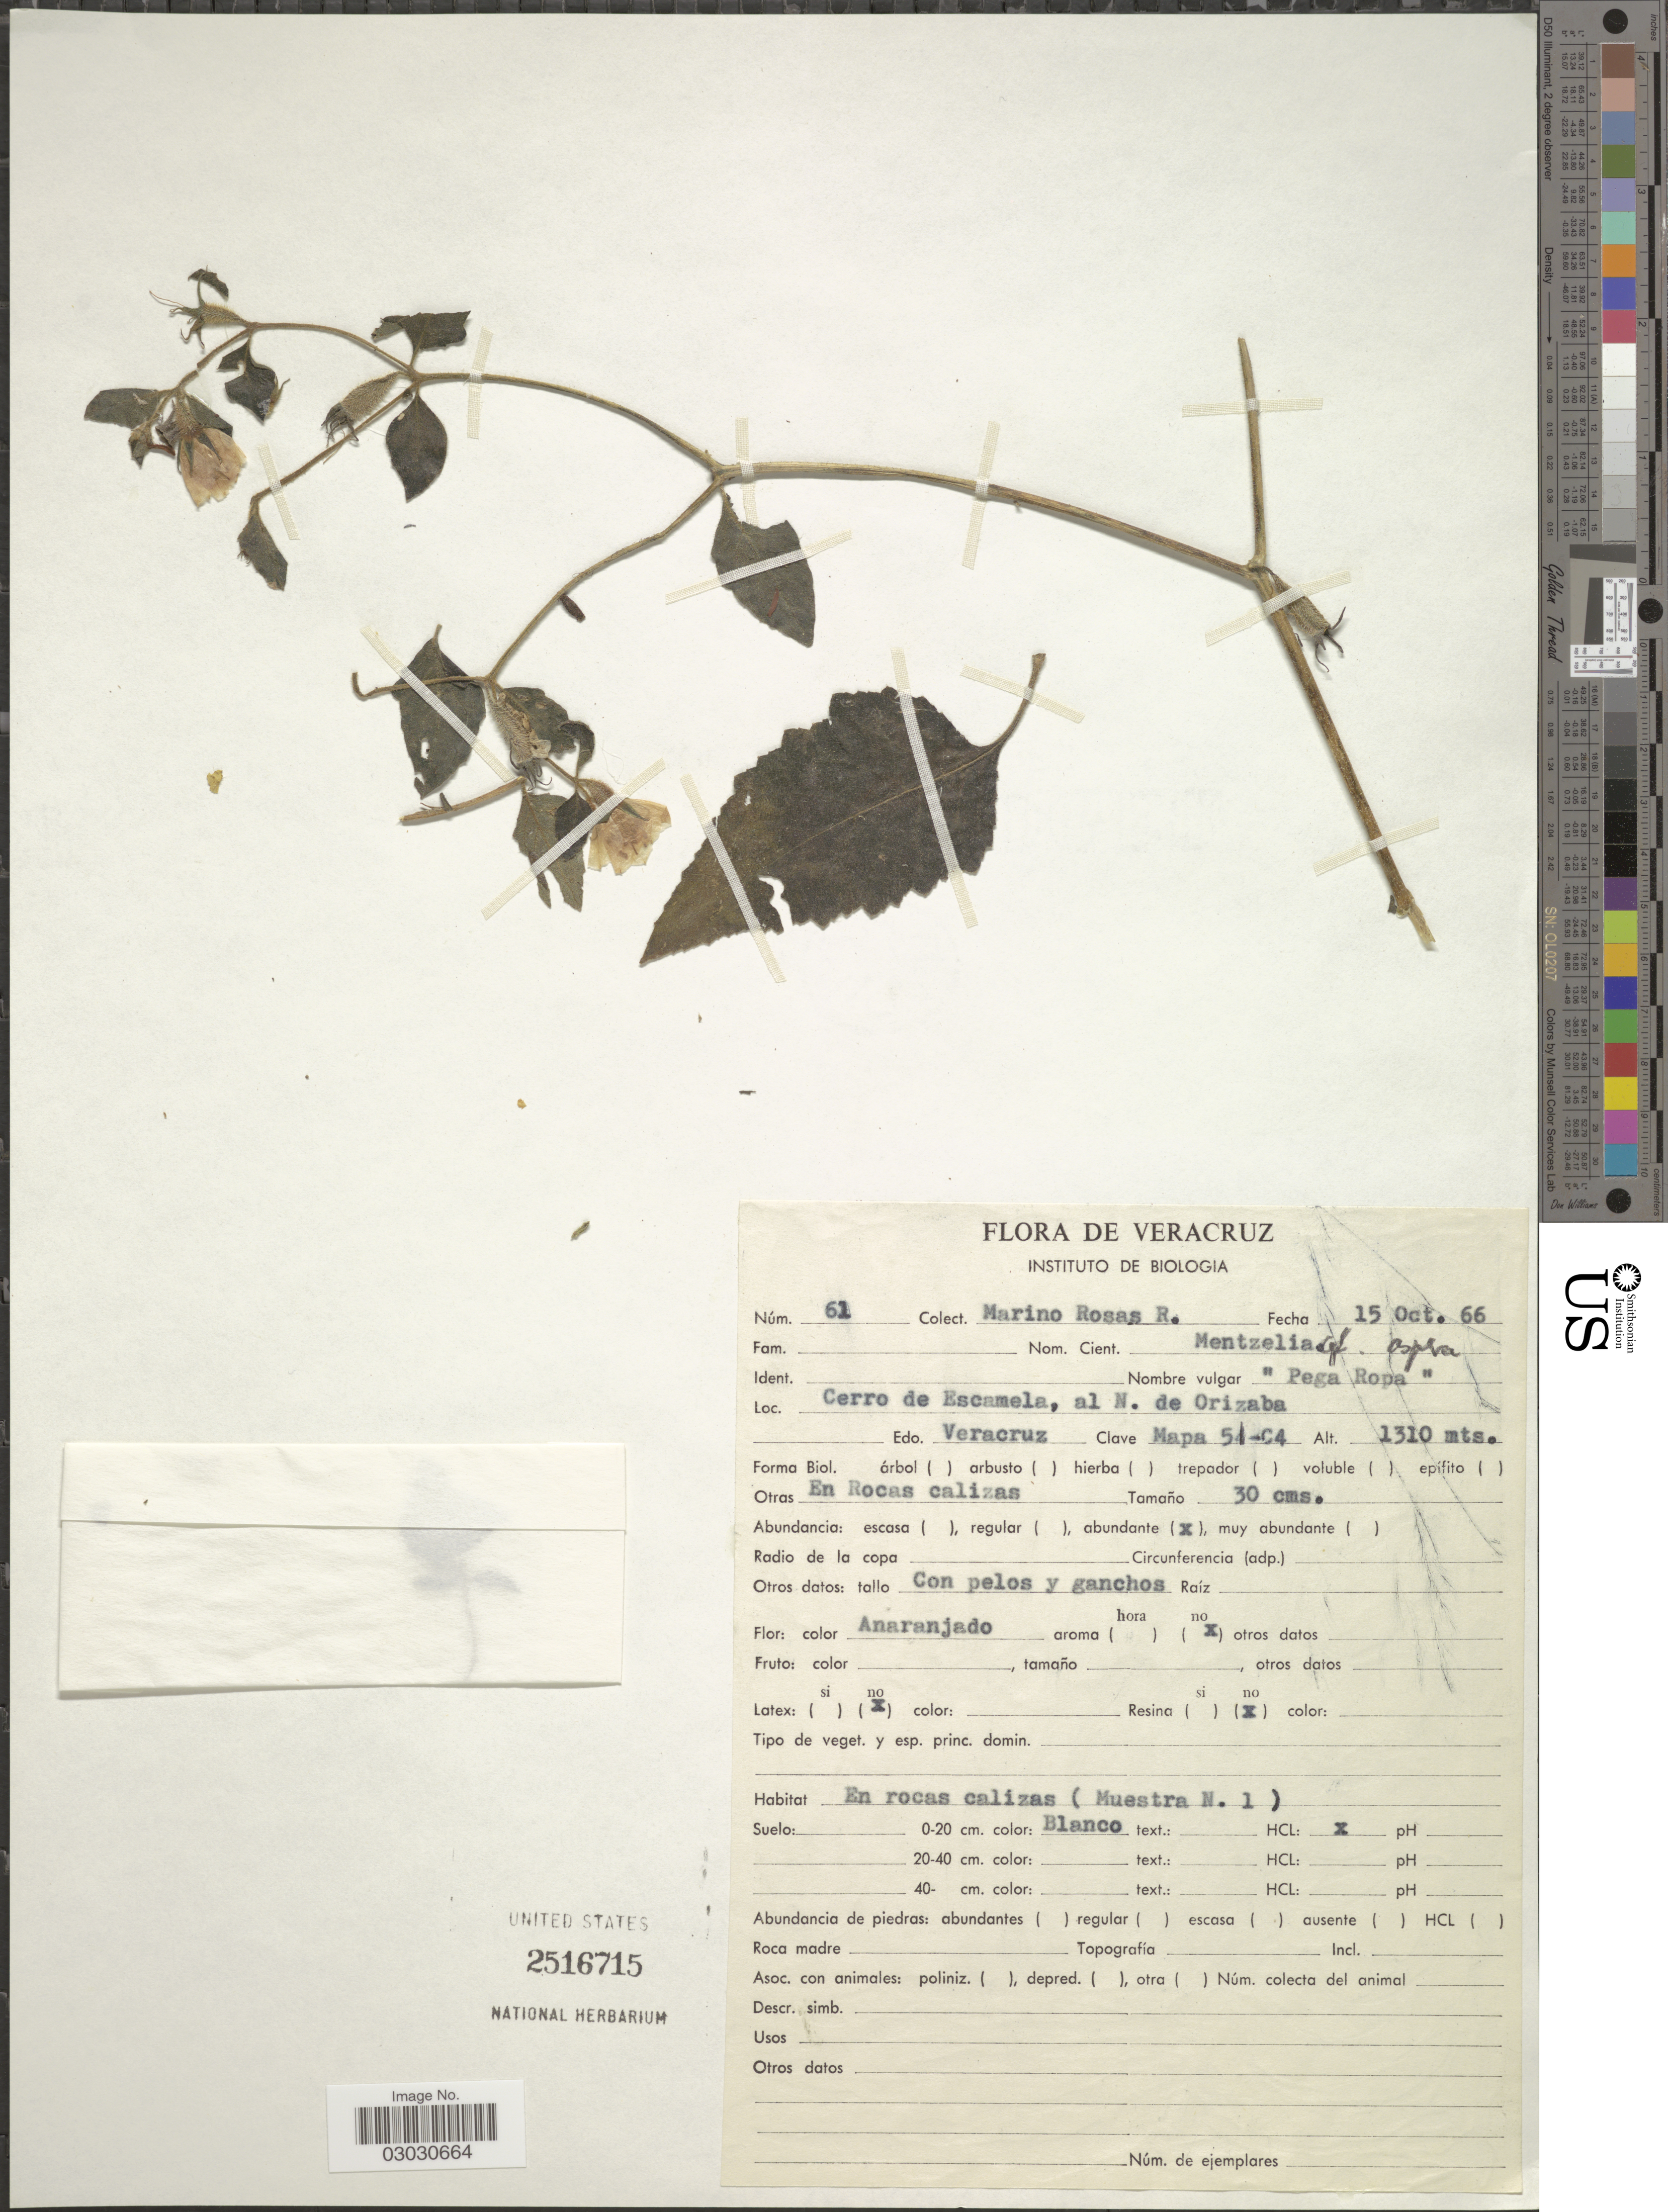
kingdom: Plantae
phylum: Tracheophyta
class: Magnoliopsida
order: Cornales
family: Loasaceae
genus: Mentzelia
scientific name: Mentzelia sp.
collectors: M. Rosas R.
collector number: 61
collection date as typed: Transcribed d/m/y: 15/10/66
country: Mexico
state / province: Veracruz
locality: Veracruz. Cerro de Escamela, al N. de Orizaba. Edo. Veracruz. Mapa 51-04.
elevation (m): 1310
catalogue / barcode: US 2516715